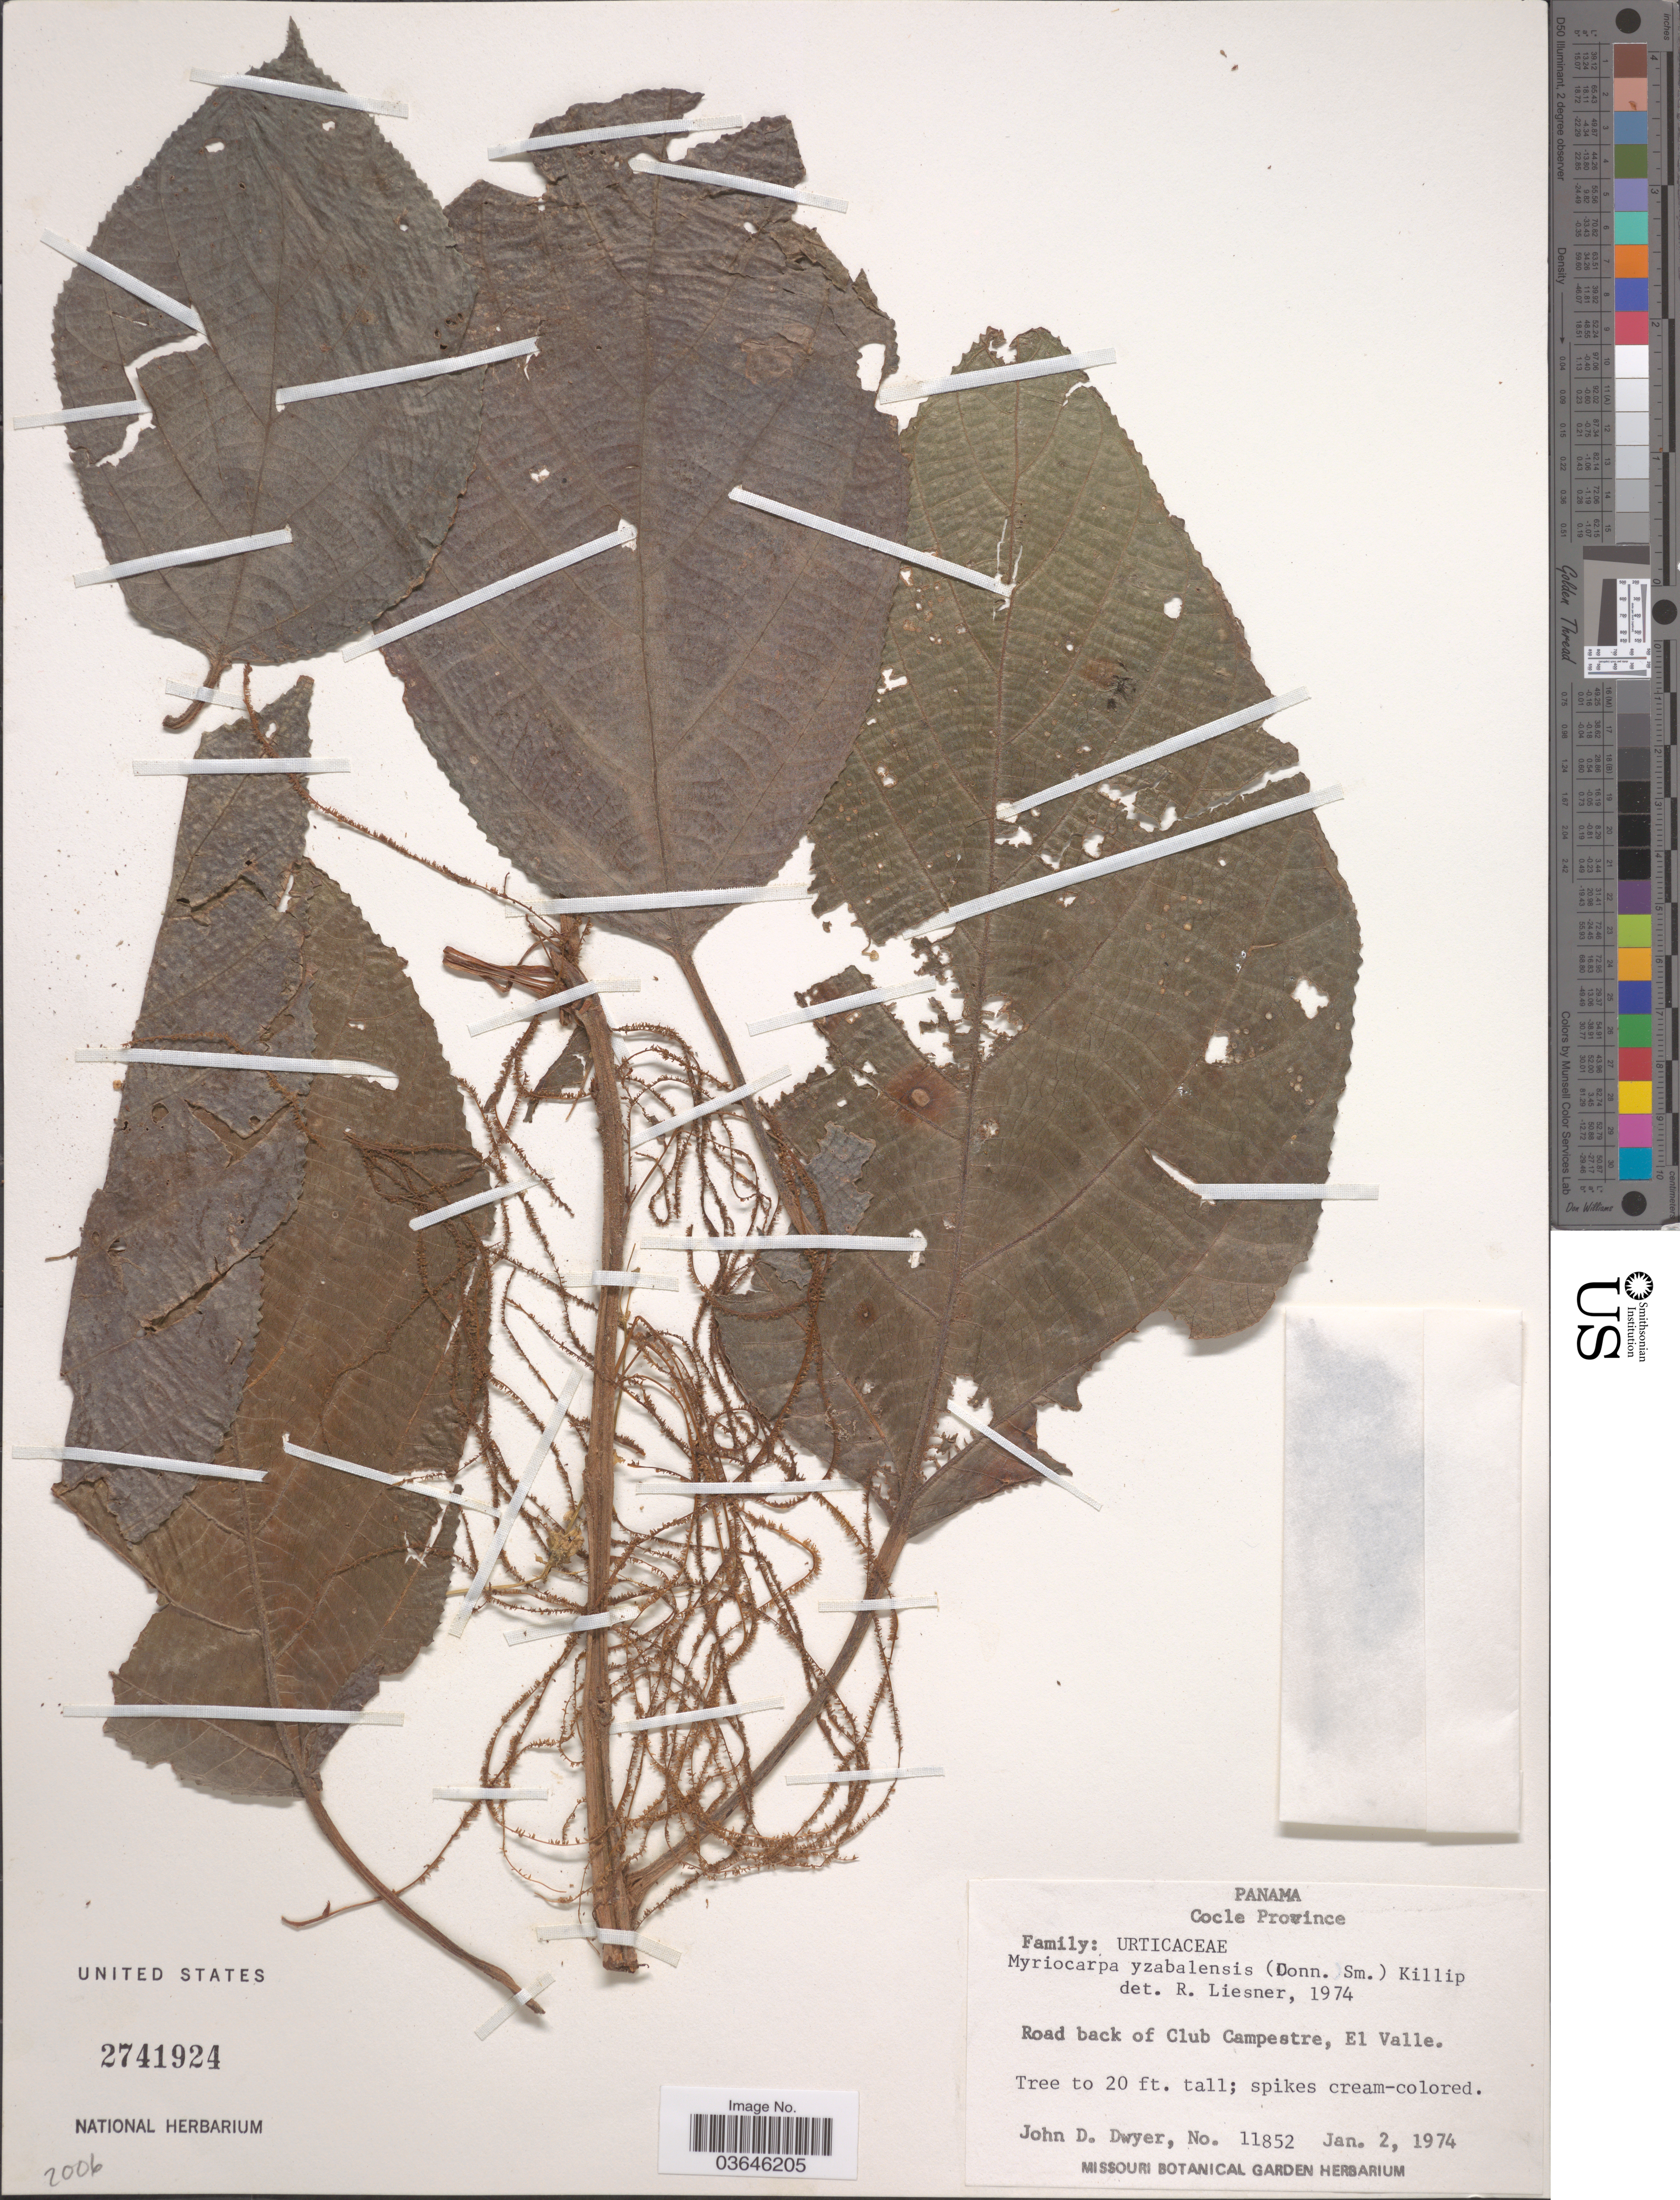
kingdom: Plantae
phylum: Tracheophyta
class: Magnoliopsida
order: Rosales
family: Urticaceae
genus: Myriocarpa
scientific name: Myriocarpa yzabalensis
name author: (Donn. Sm.) Killip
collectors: J. D. Dwyer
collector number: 11852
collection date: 1974-01-02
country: Panama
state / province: Cocle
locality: Road back of Club Campestre, El Valle.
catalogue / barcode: US 2741924